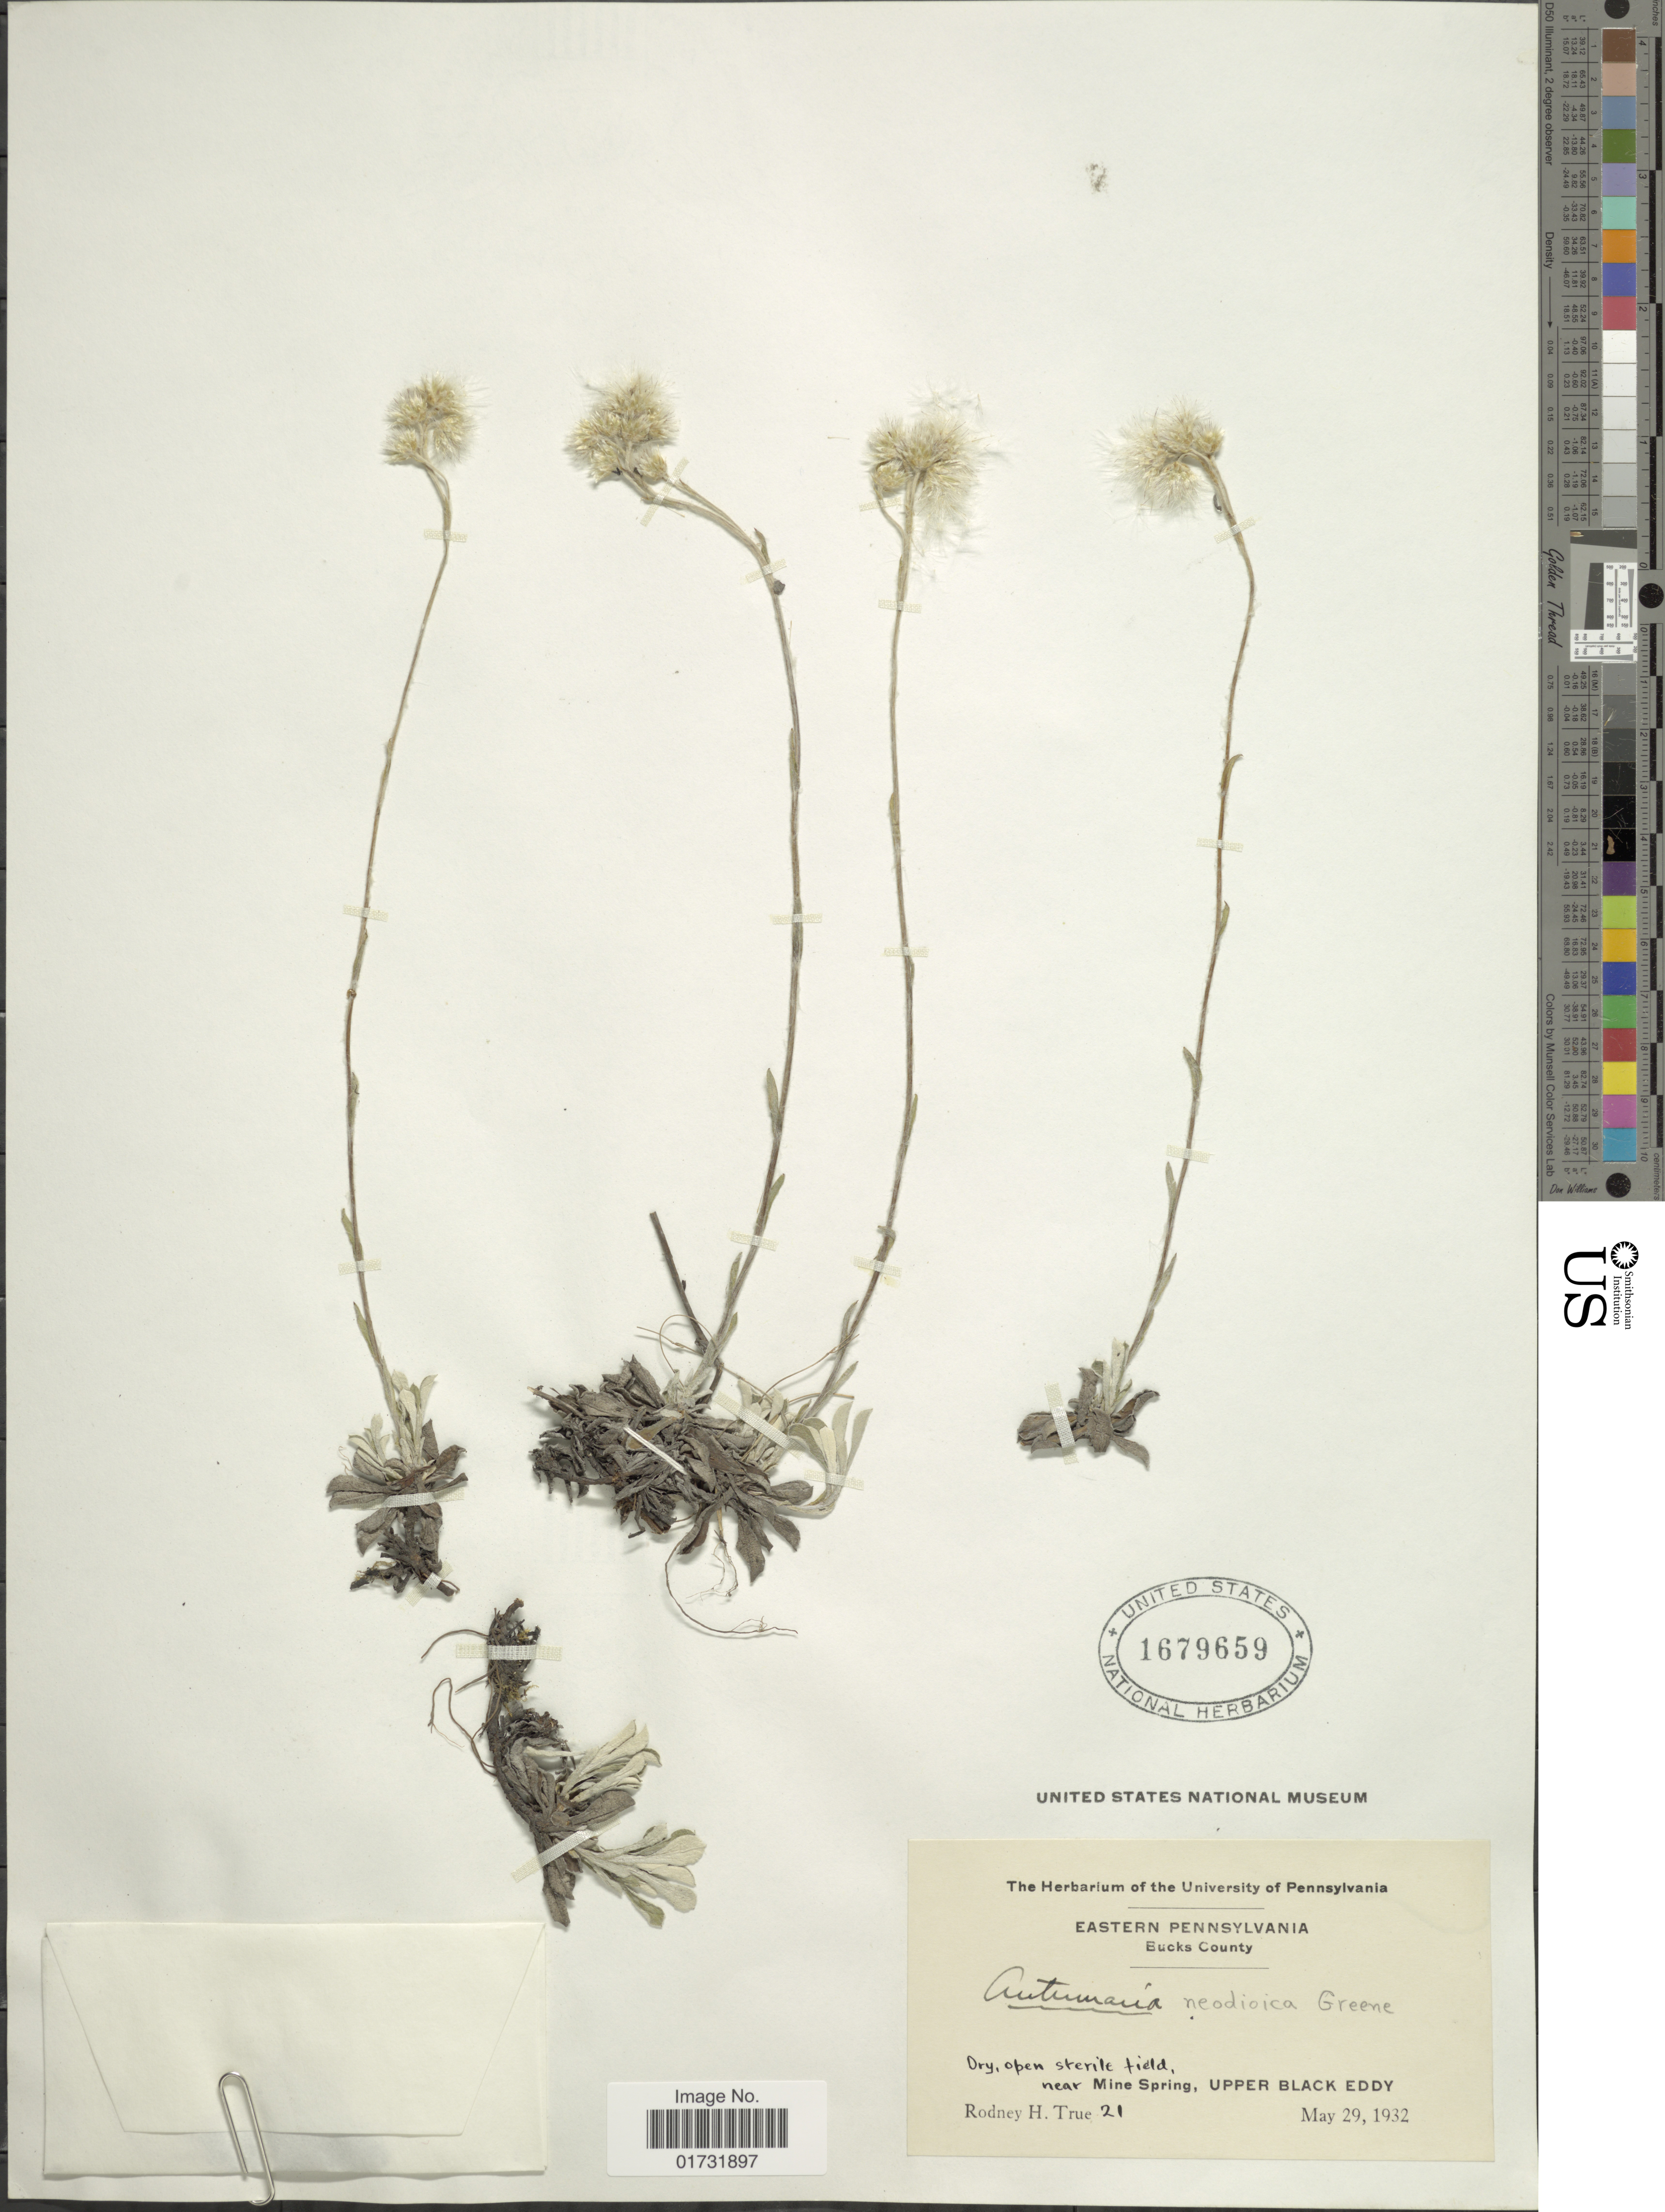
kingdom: Plantae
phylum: Tracheophyta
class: Magnoliopsida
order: Asterales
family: Asteraceae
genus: Antennaria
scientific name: Antennaria neodioica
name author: Greene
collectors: R. H. True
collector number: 21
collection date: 1932-05-29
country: United States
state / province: Pennsylvania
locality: Bucks County. near Mine Spring, Upper Black Eddy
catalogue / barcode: US 1679659